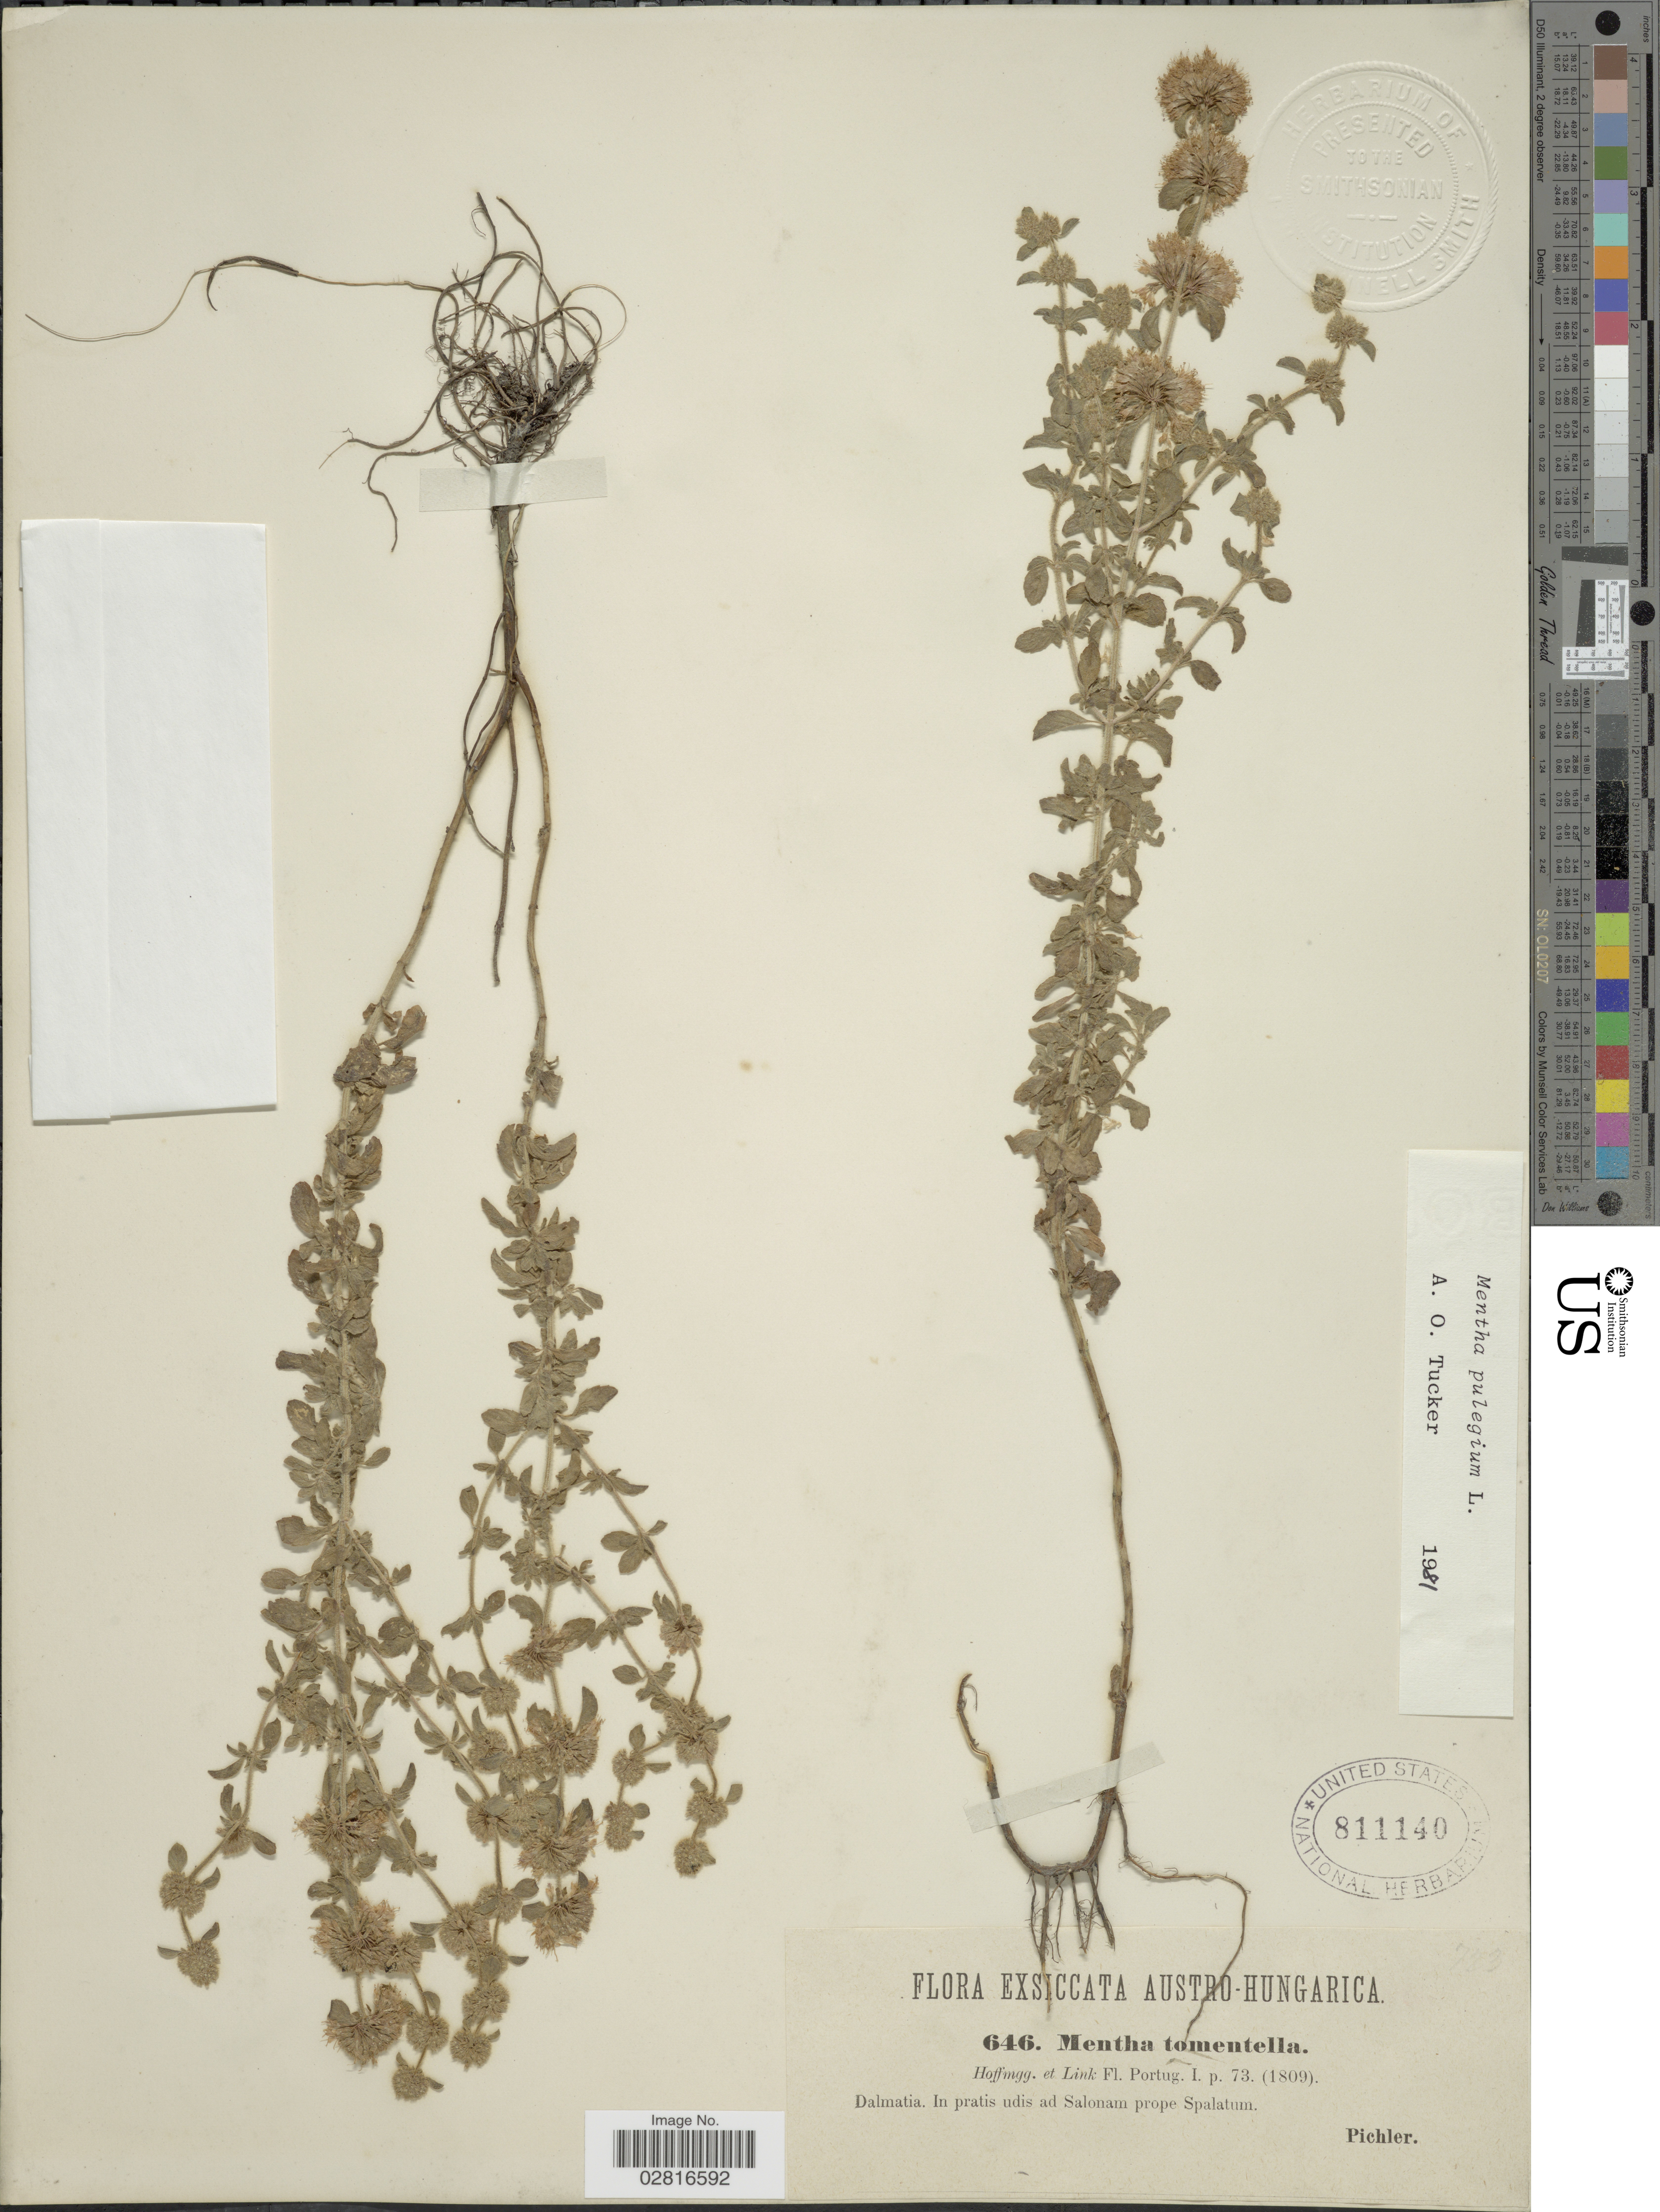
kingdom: Plantae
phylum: Tracheophyta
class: Magnoliopsida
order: Lamiales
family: Lamiaceae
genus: Mentha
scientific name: Mentha pulegium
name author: L.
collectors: Pichler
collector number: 646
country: Croatia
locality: Dalmatia. In pratis udis ad Salonam prope Spalatum.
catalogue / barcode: US 811140